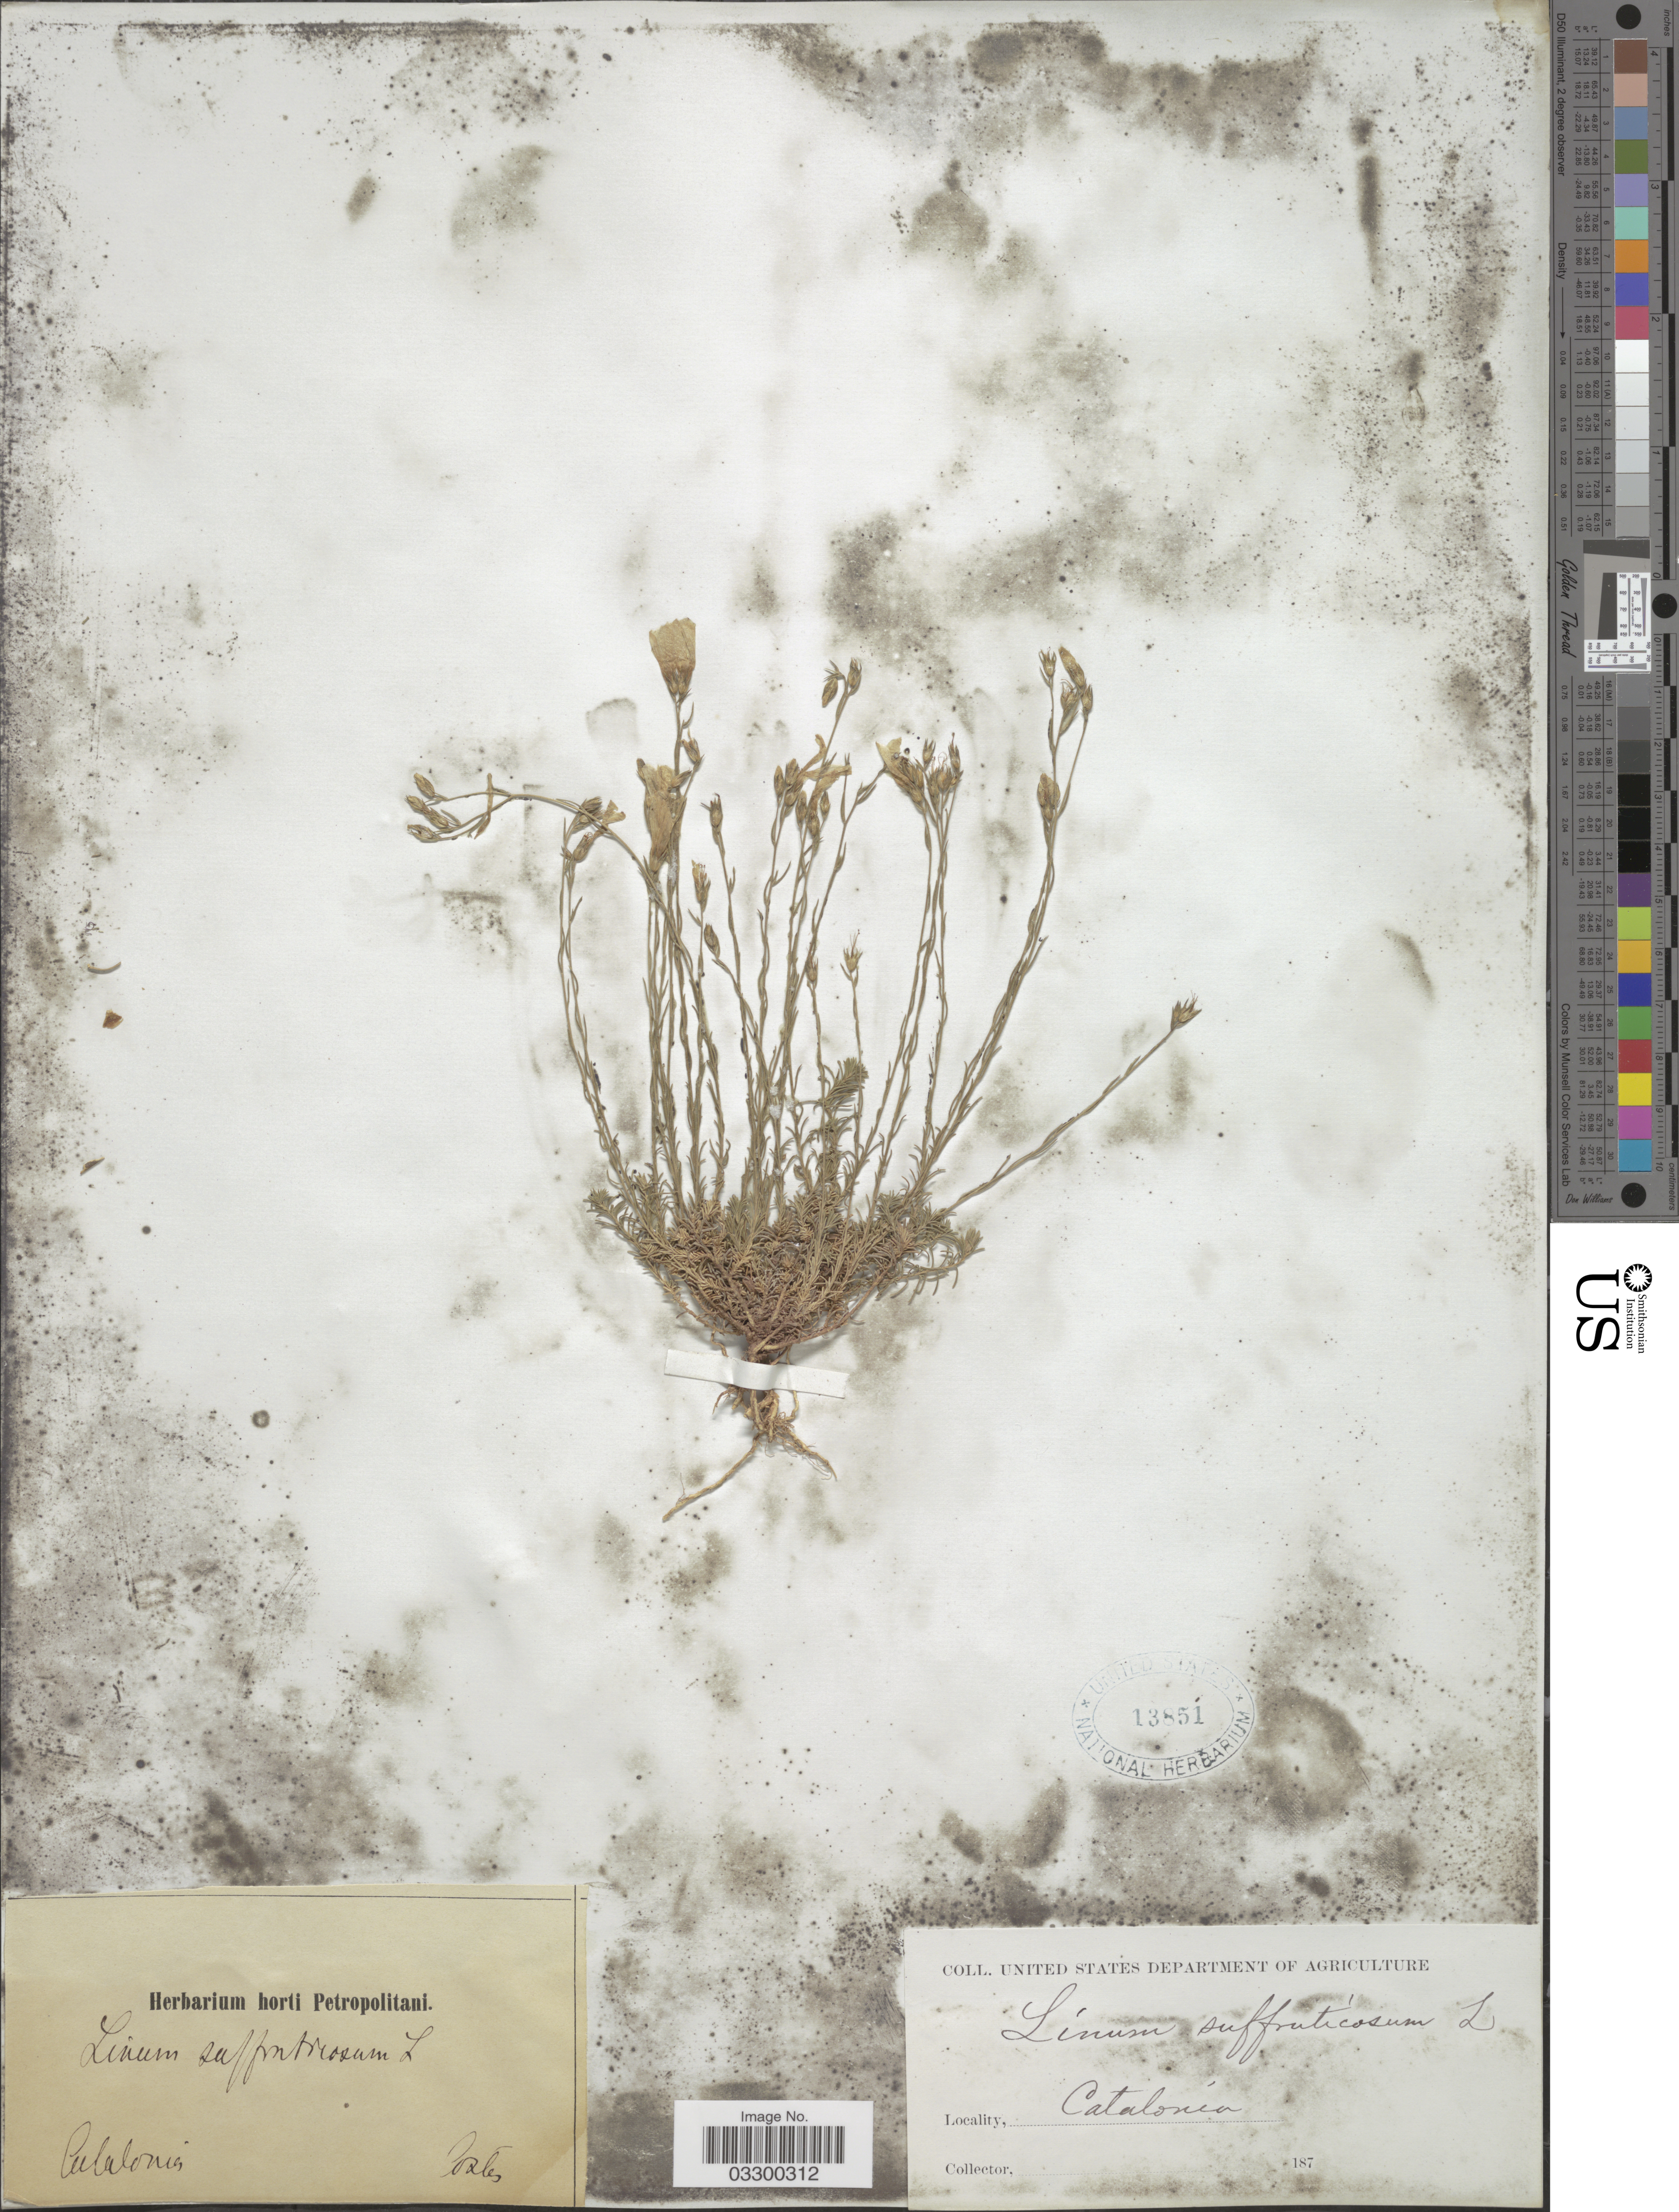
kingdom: Plantae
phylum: Tracheophyta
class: Magnoliopsida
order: Malpighiales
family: Linaceae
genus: Linum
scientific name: Linum suffruticosum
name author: L.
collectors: -. Costa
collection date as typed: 187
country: Spain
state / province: Catalunya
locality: Catalonia.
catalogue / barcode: US 13851